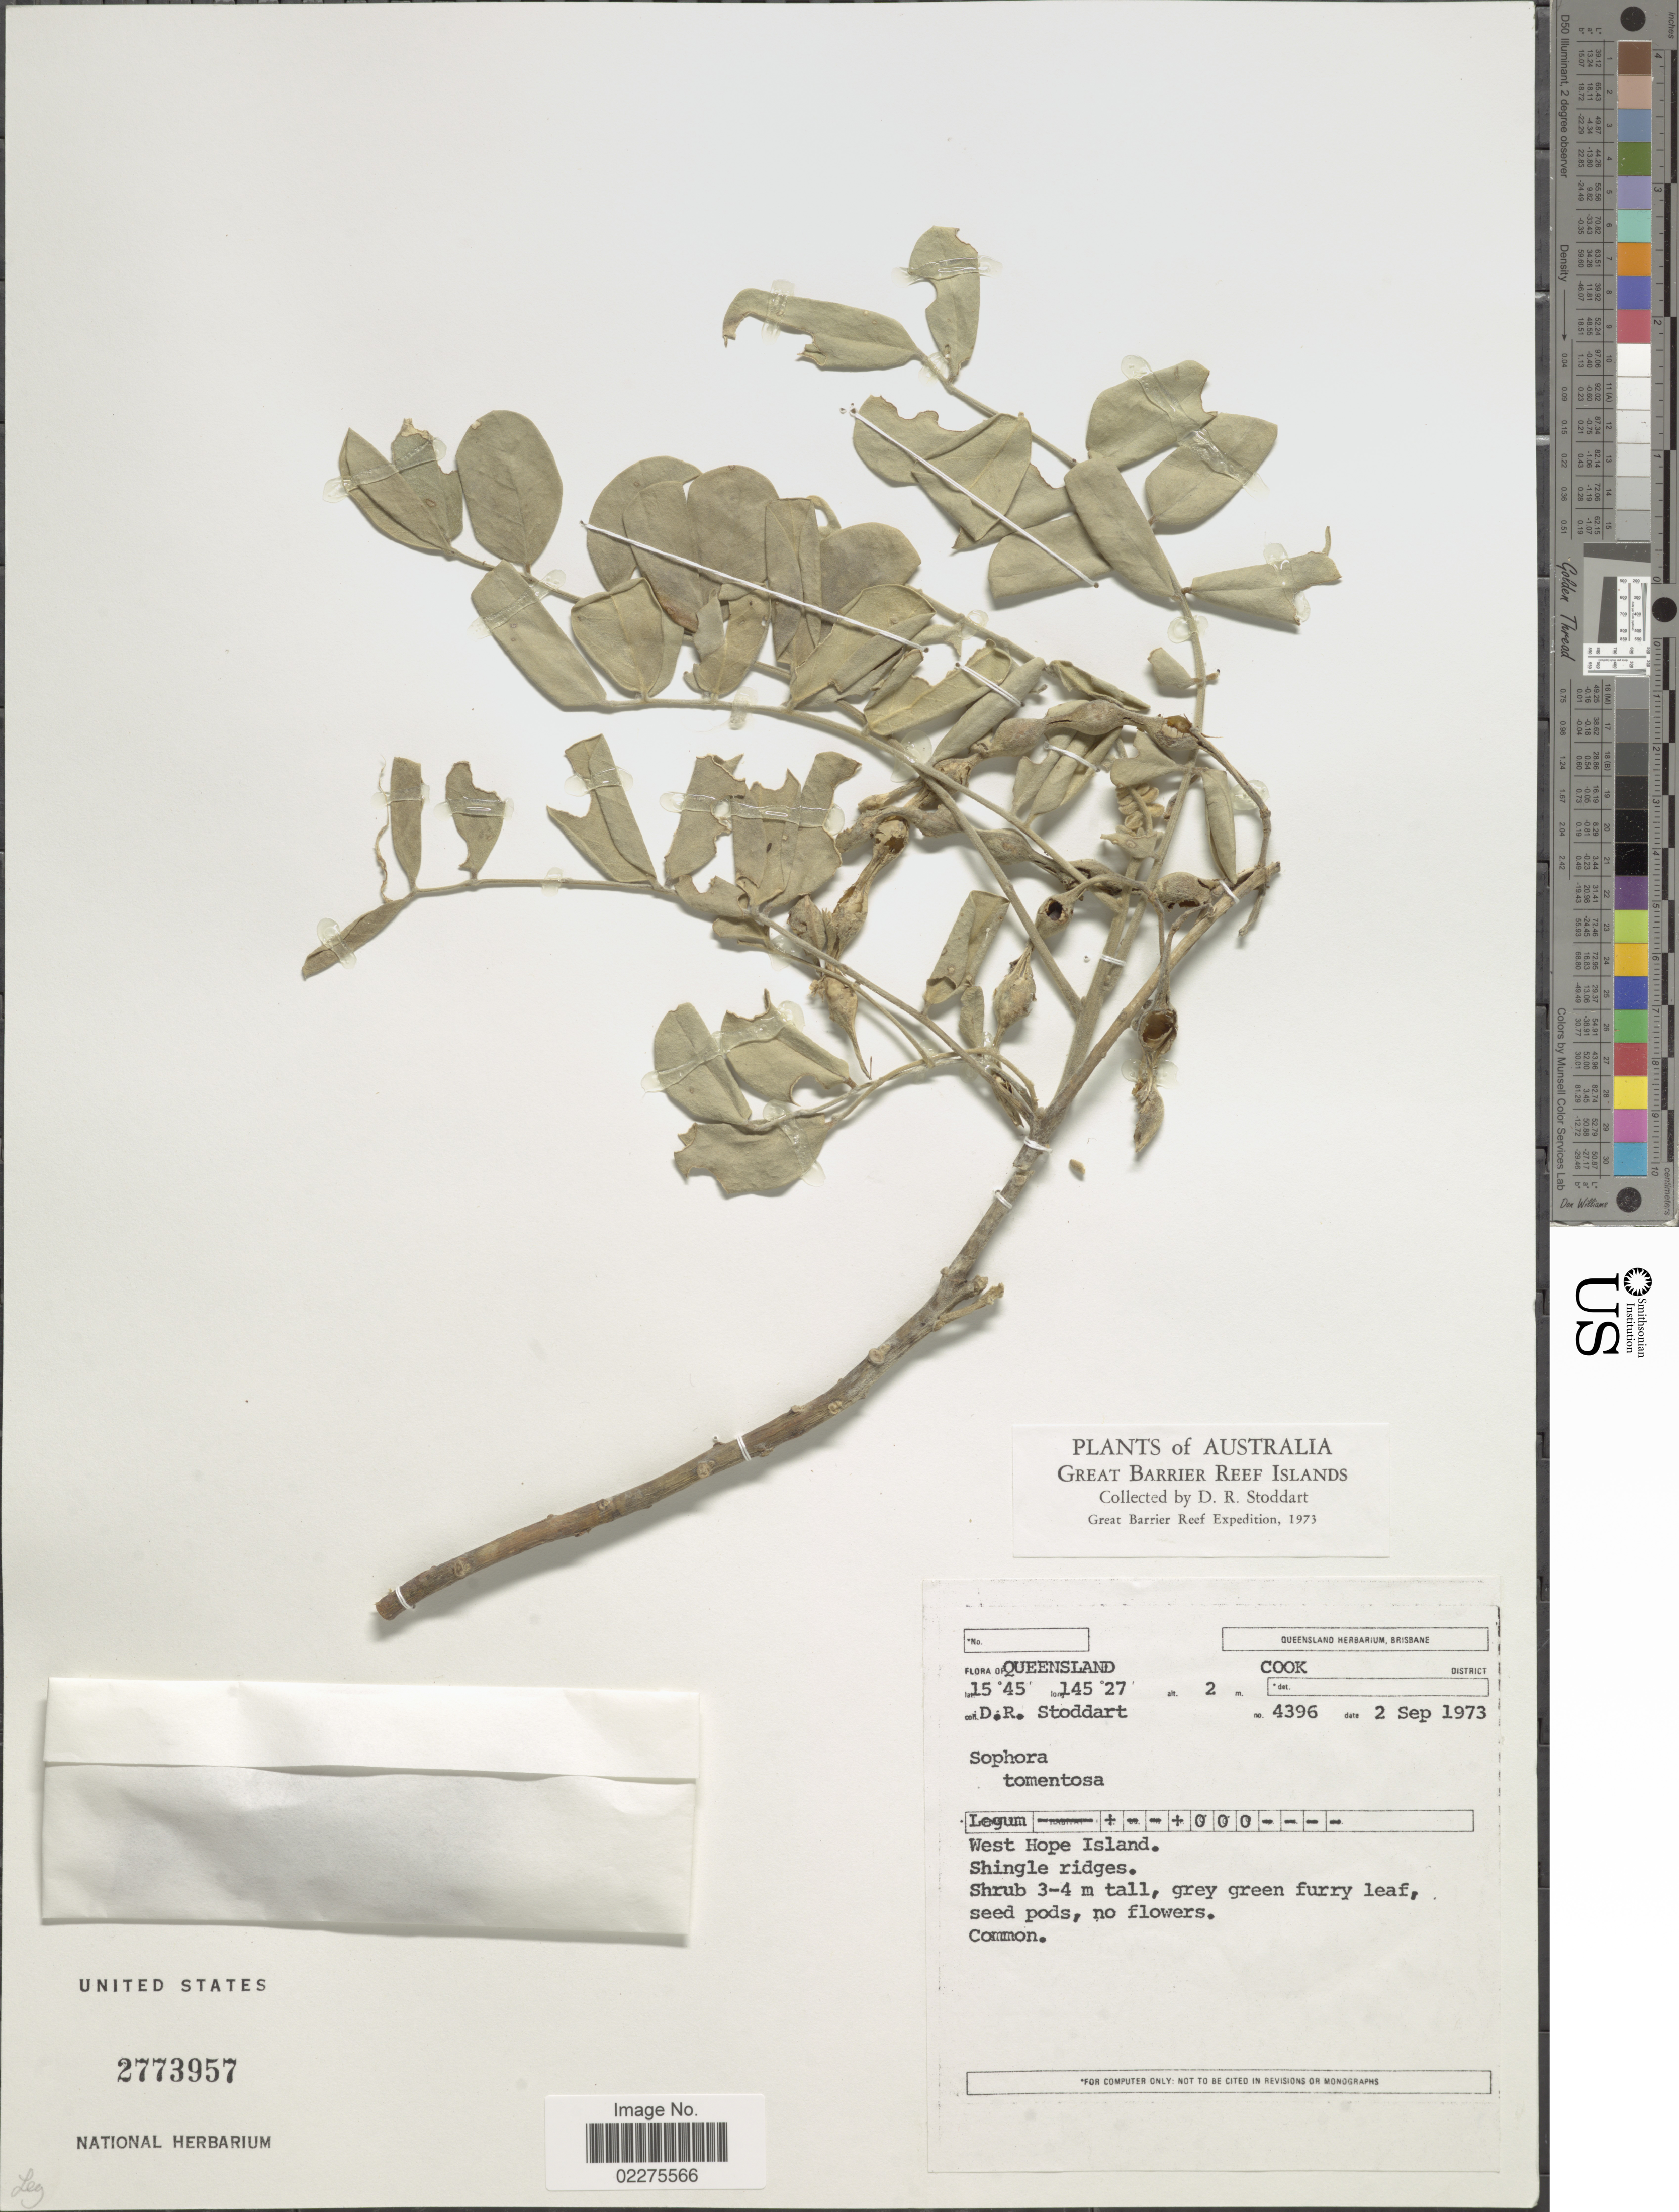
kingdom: Plantae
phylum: Tracheophyta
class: Magnoliopsida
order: Fabales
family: Fabaceae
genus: Sophora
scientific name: Sophora tomentosa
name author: L.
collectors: D. R. Stoddart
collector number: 4396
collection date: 1973-09-02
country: Australia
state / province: Queensland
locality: West Hope Island. Great Barrier Reef Islands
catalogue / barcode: US 2773957